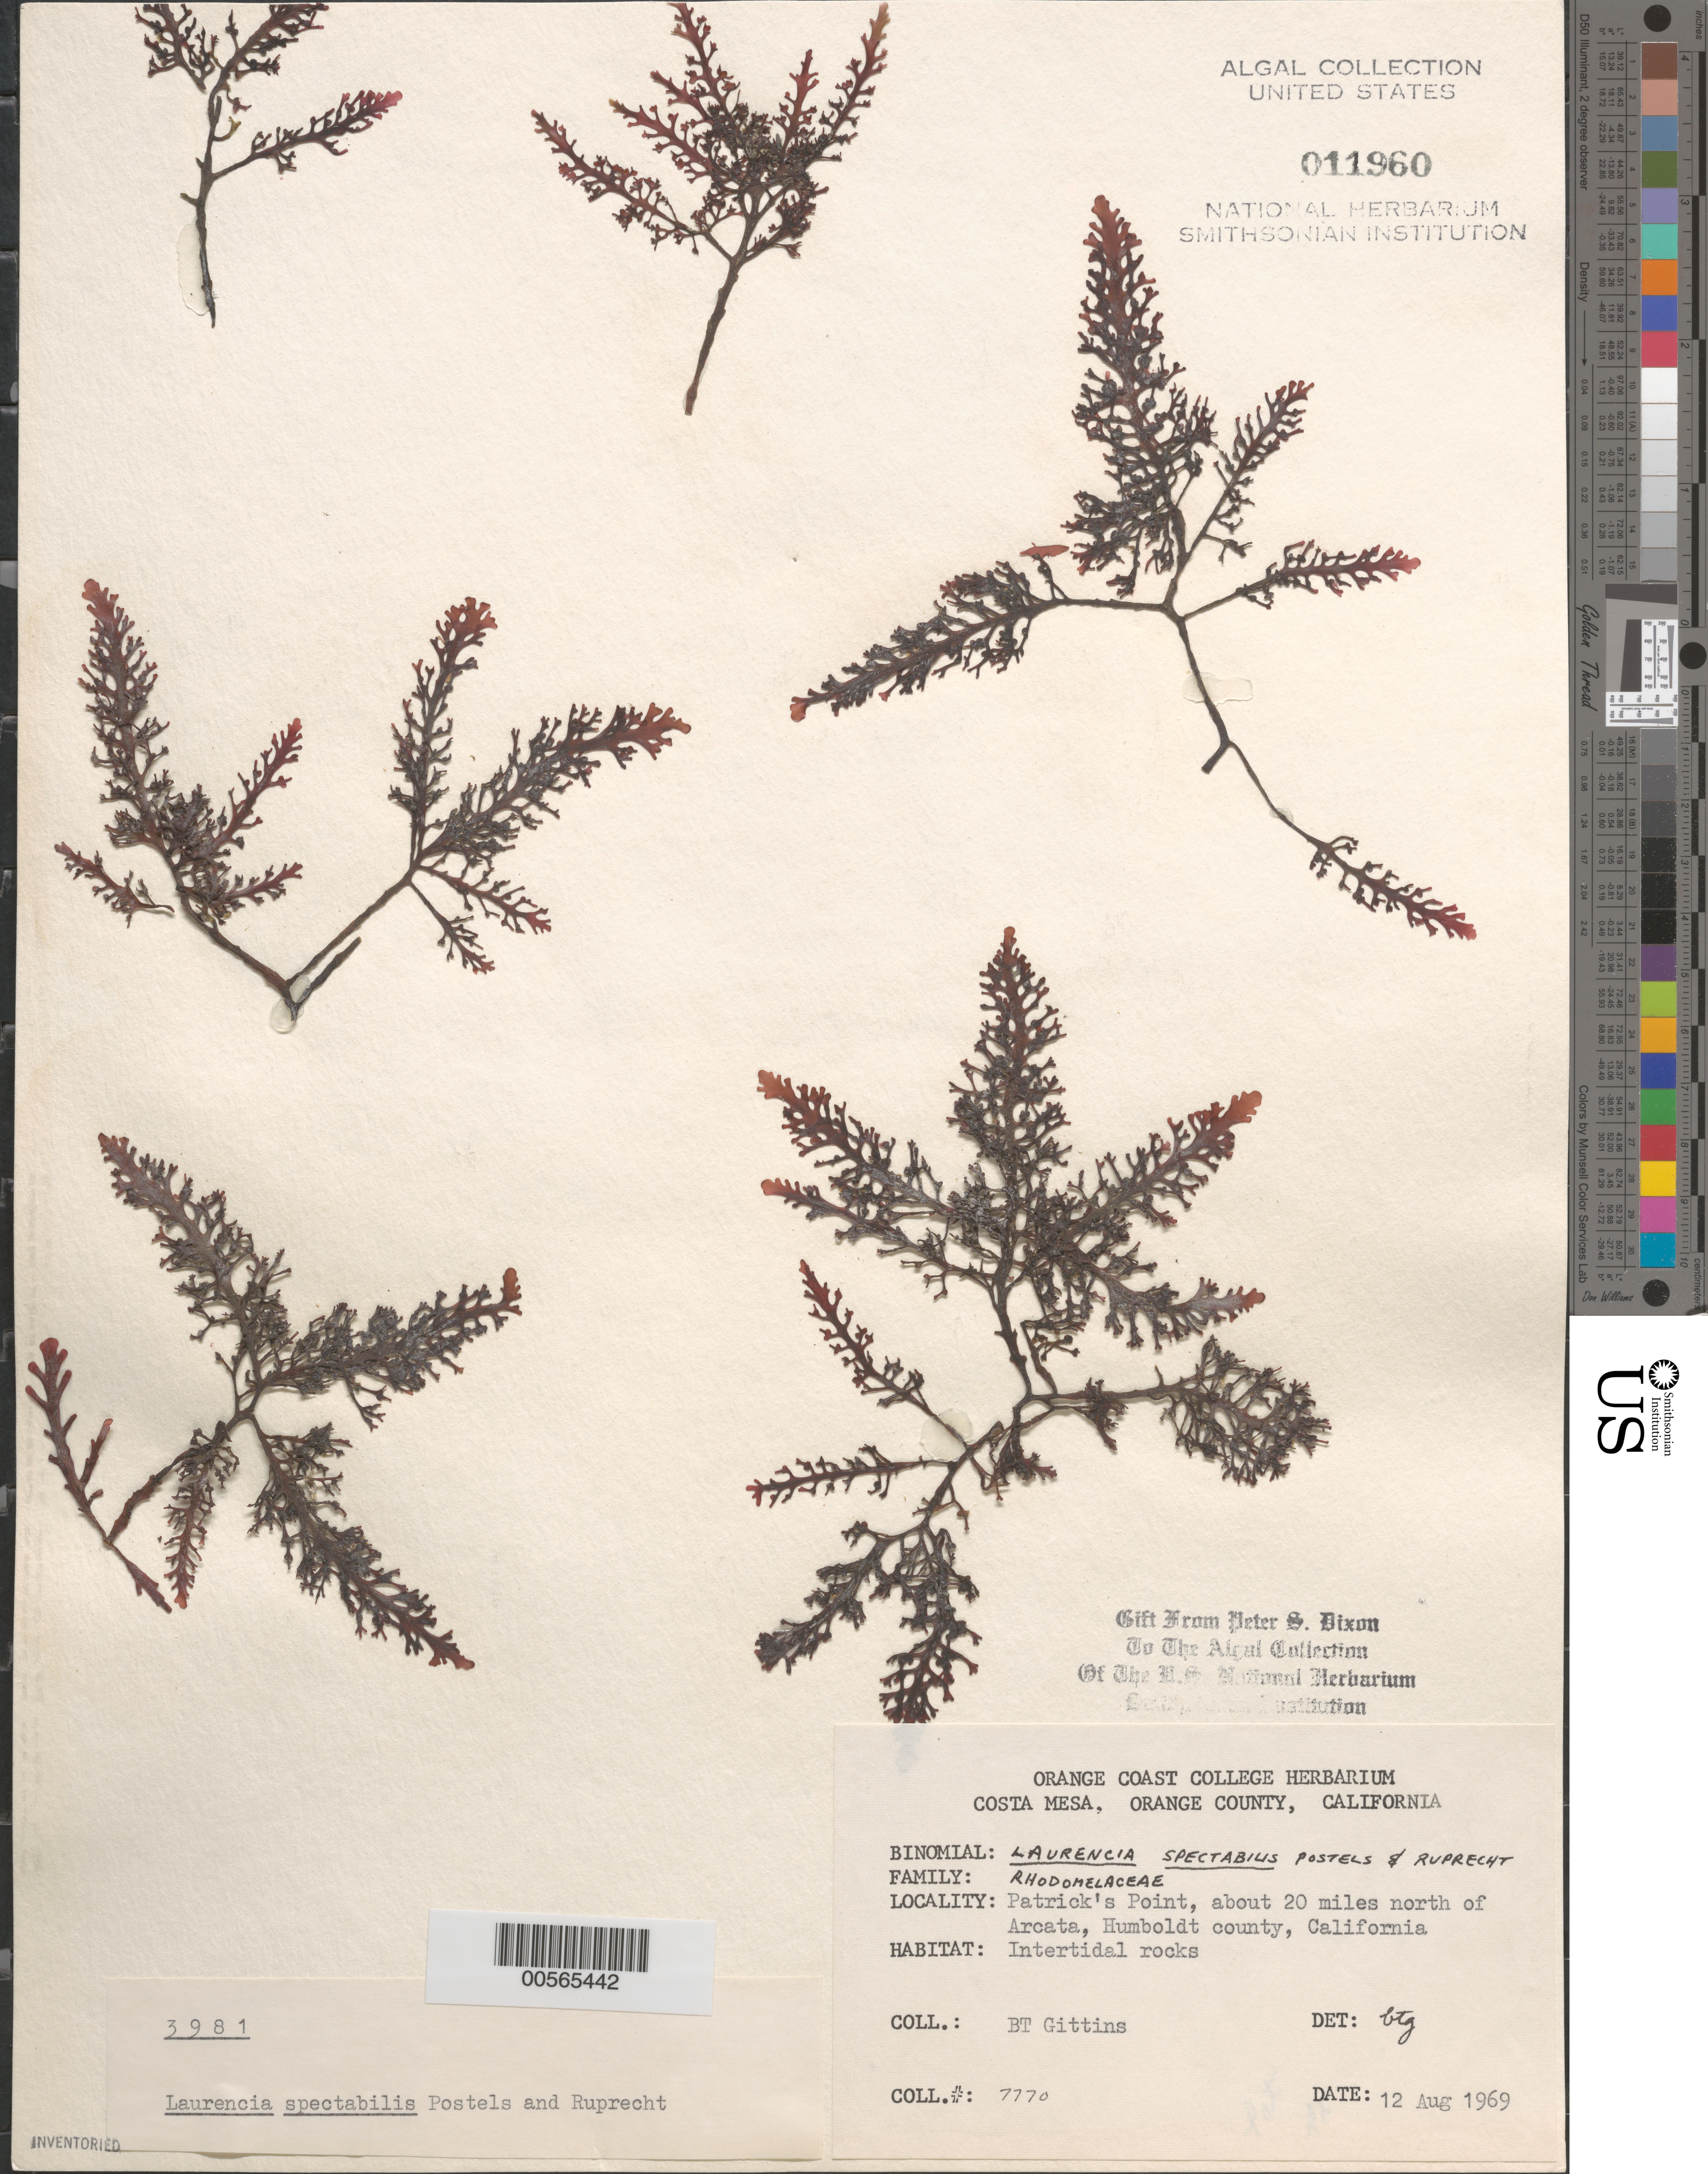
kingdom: Plantae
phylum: Rhodophyta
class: Florideophyceae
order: Ceramiales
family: Rhodomelaceae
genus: Osmundea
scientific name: Osmundea spectabilis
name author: (Postels & Rupr.) K.W. Nam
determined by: Algae name updating Project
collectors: B. Gittins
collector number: BTG 7770 & PSD 3981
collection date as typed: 12 Aug 1969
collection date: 1969-08-12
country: United States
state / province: California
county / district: Humboldt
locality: Patrick's Point, ca. 20 miles north of Arcata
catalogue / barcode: US 11960